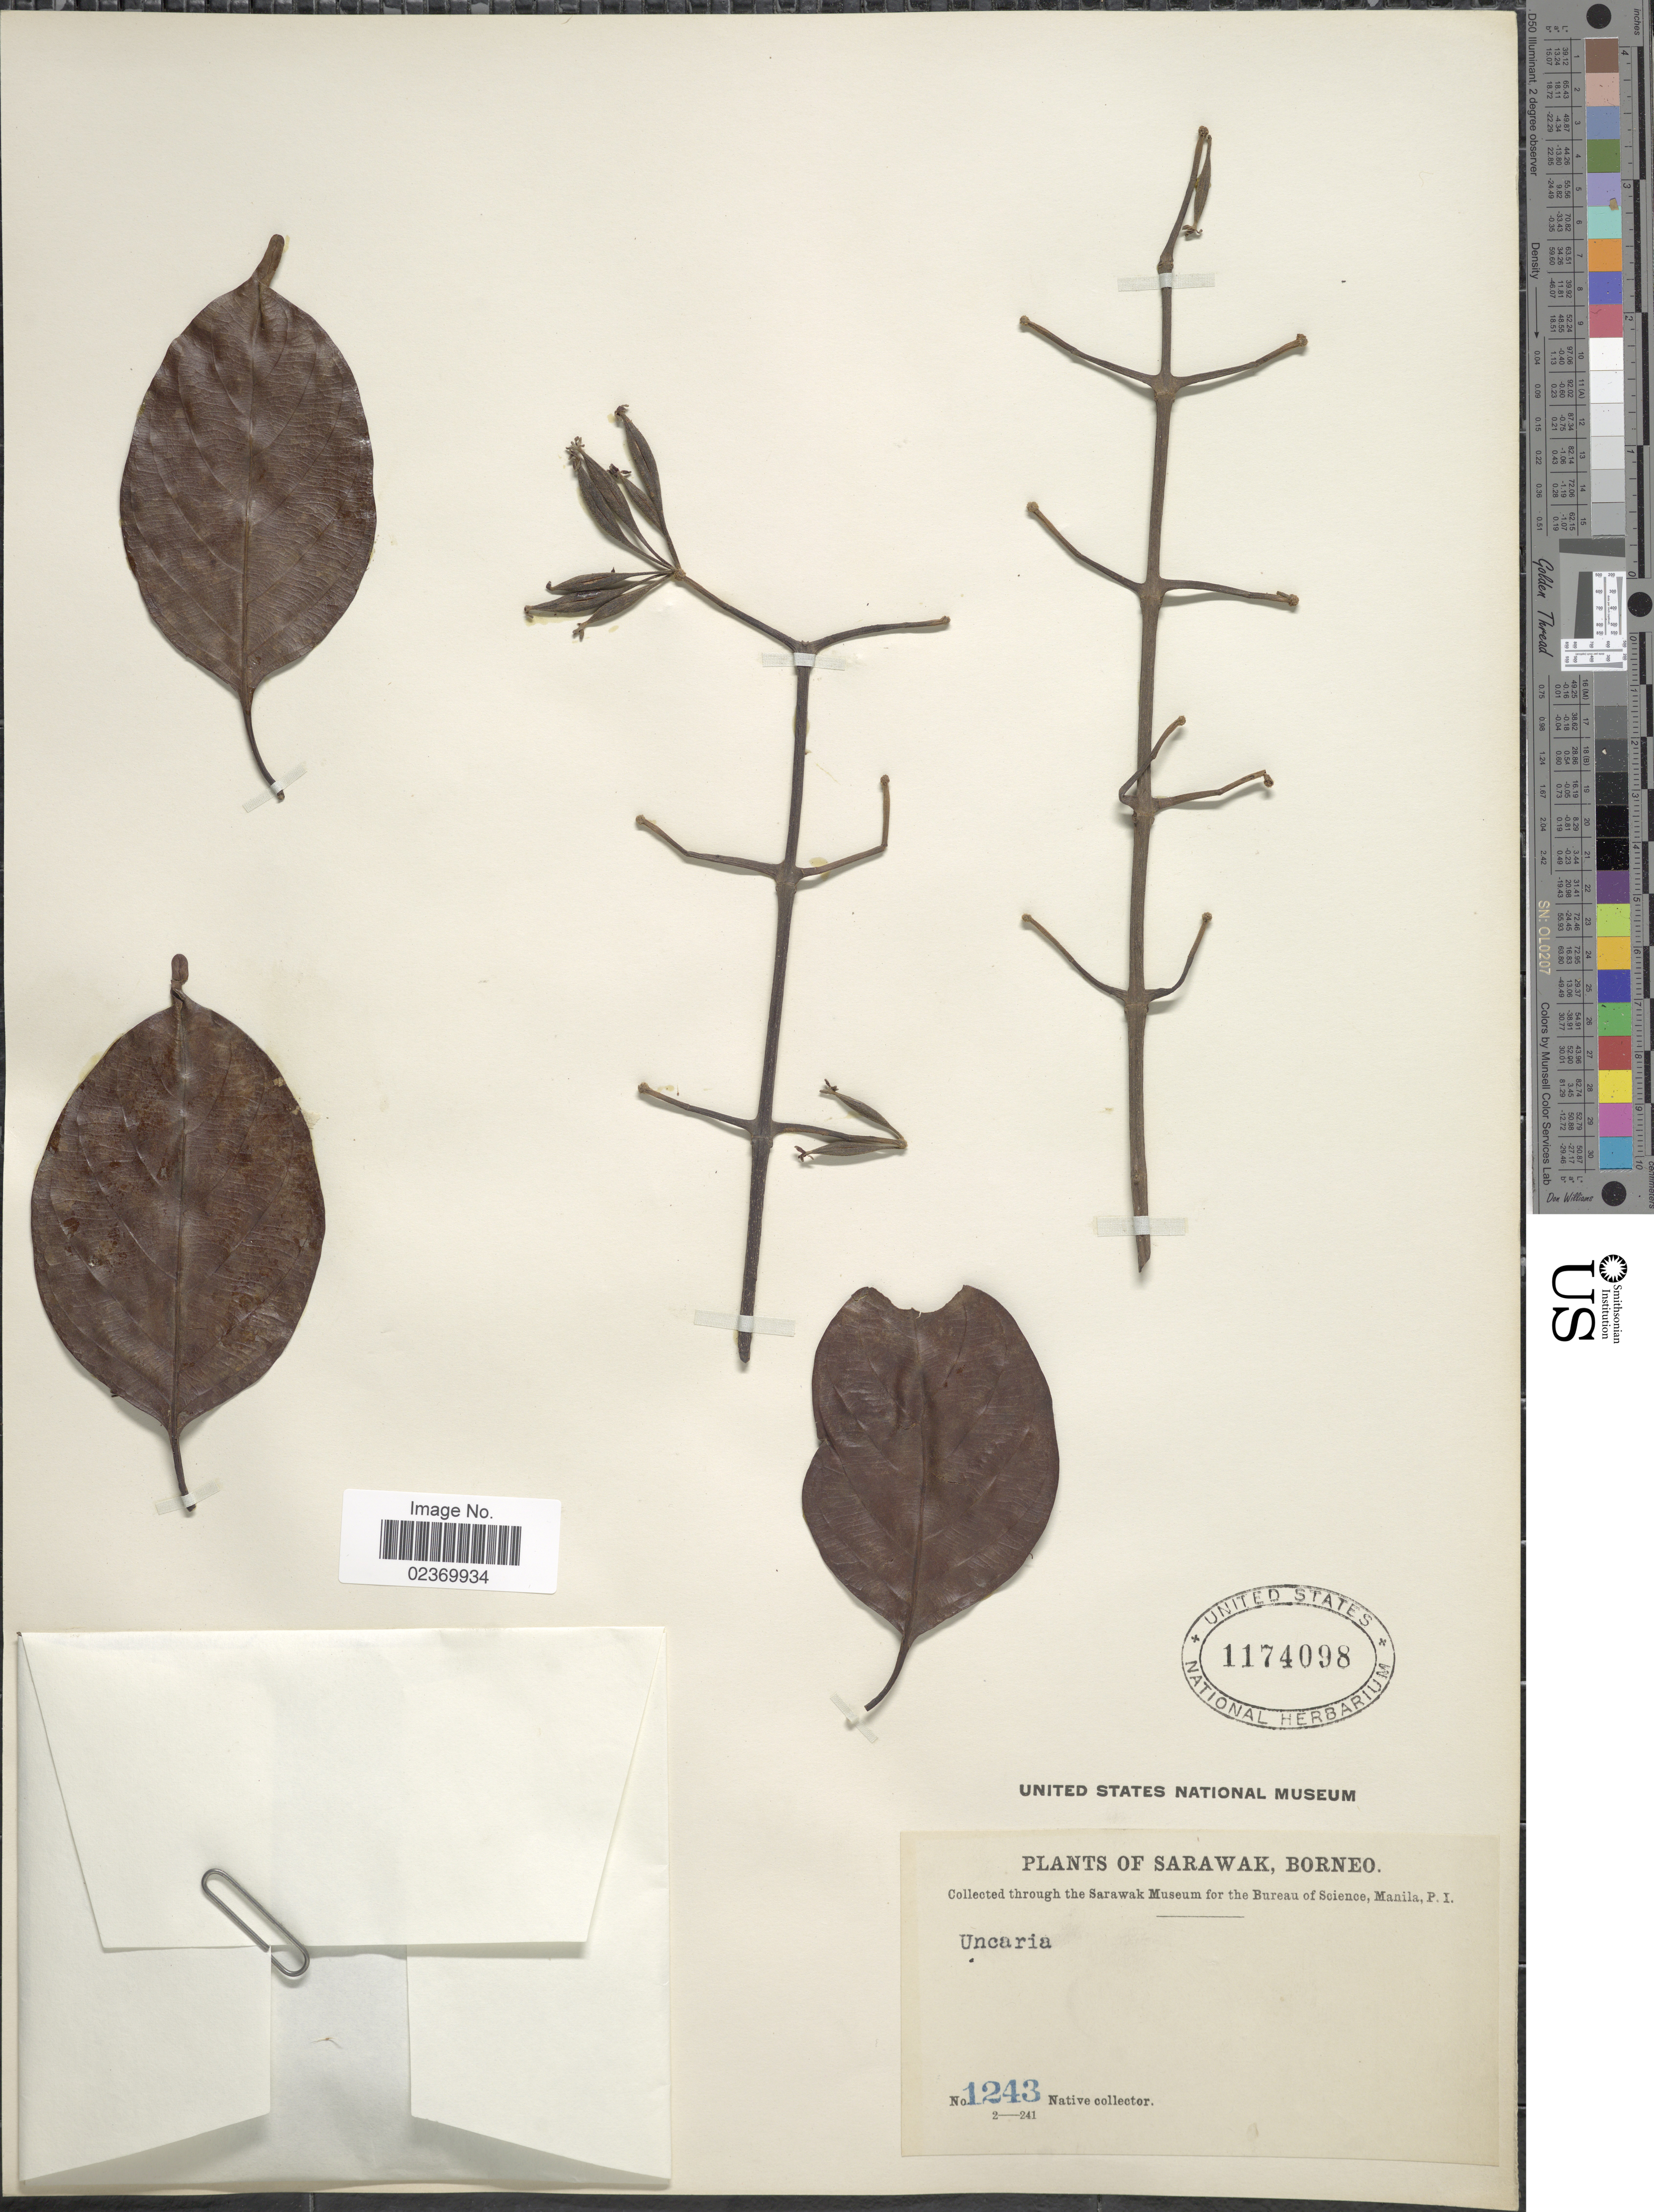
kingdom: Plantae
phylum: Tracheophyta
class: Magnoliopsida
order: Gentianales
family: Rubiaceae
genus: Uncaria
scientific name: Uncaria sp.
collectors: Native collector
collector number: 1243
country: Malaysia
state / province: Sarawak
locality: Borneo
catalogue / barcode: US 1174098